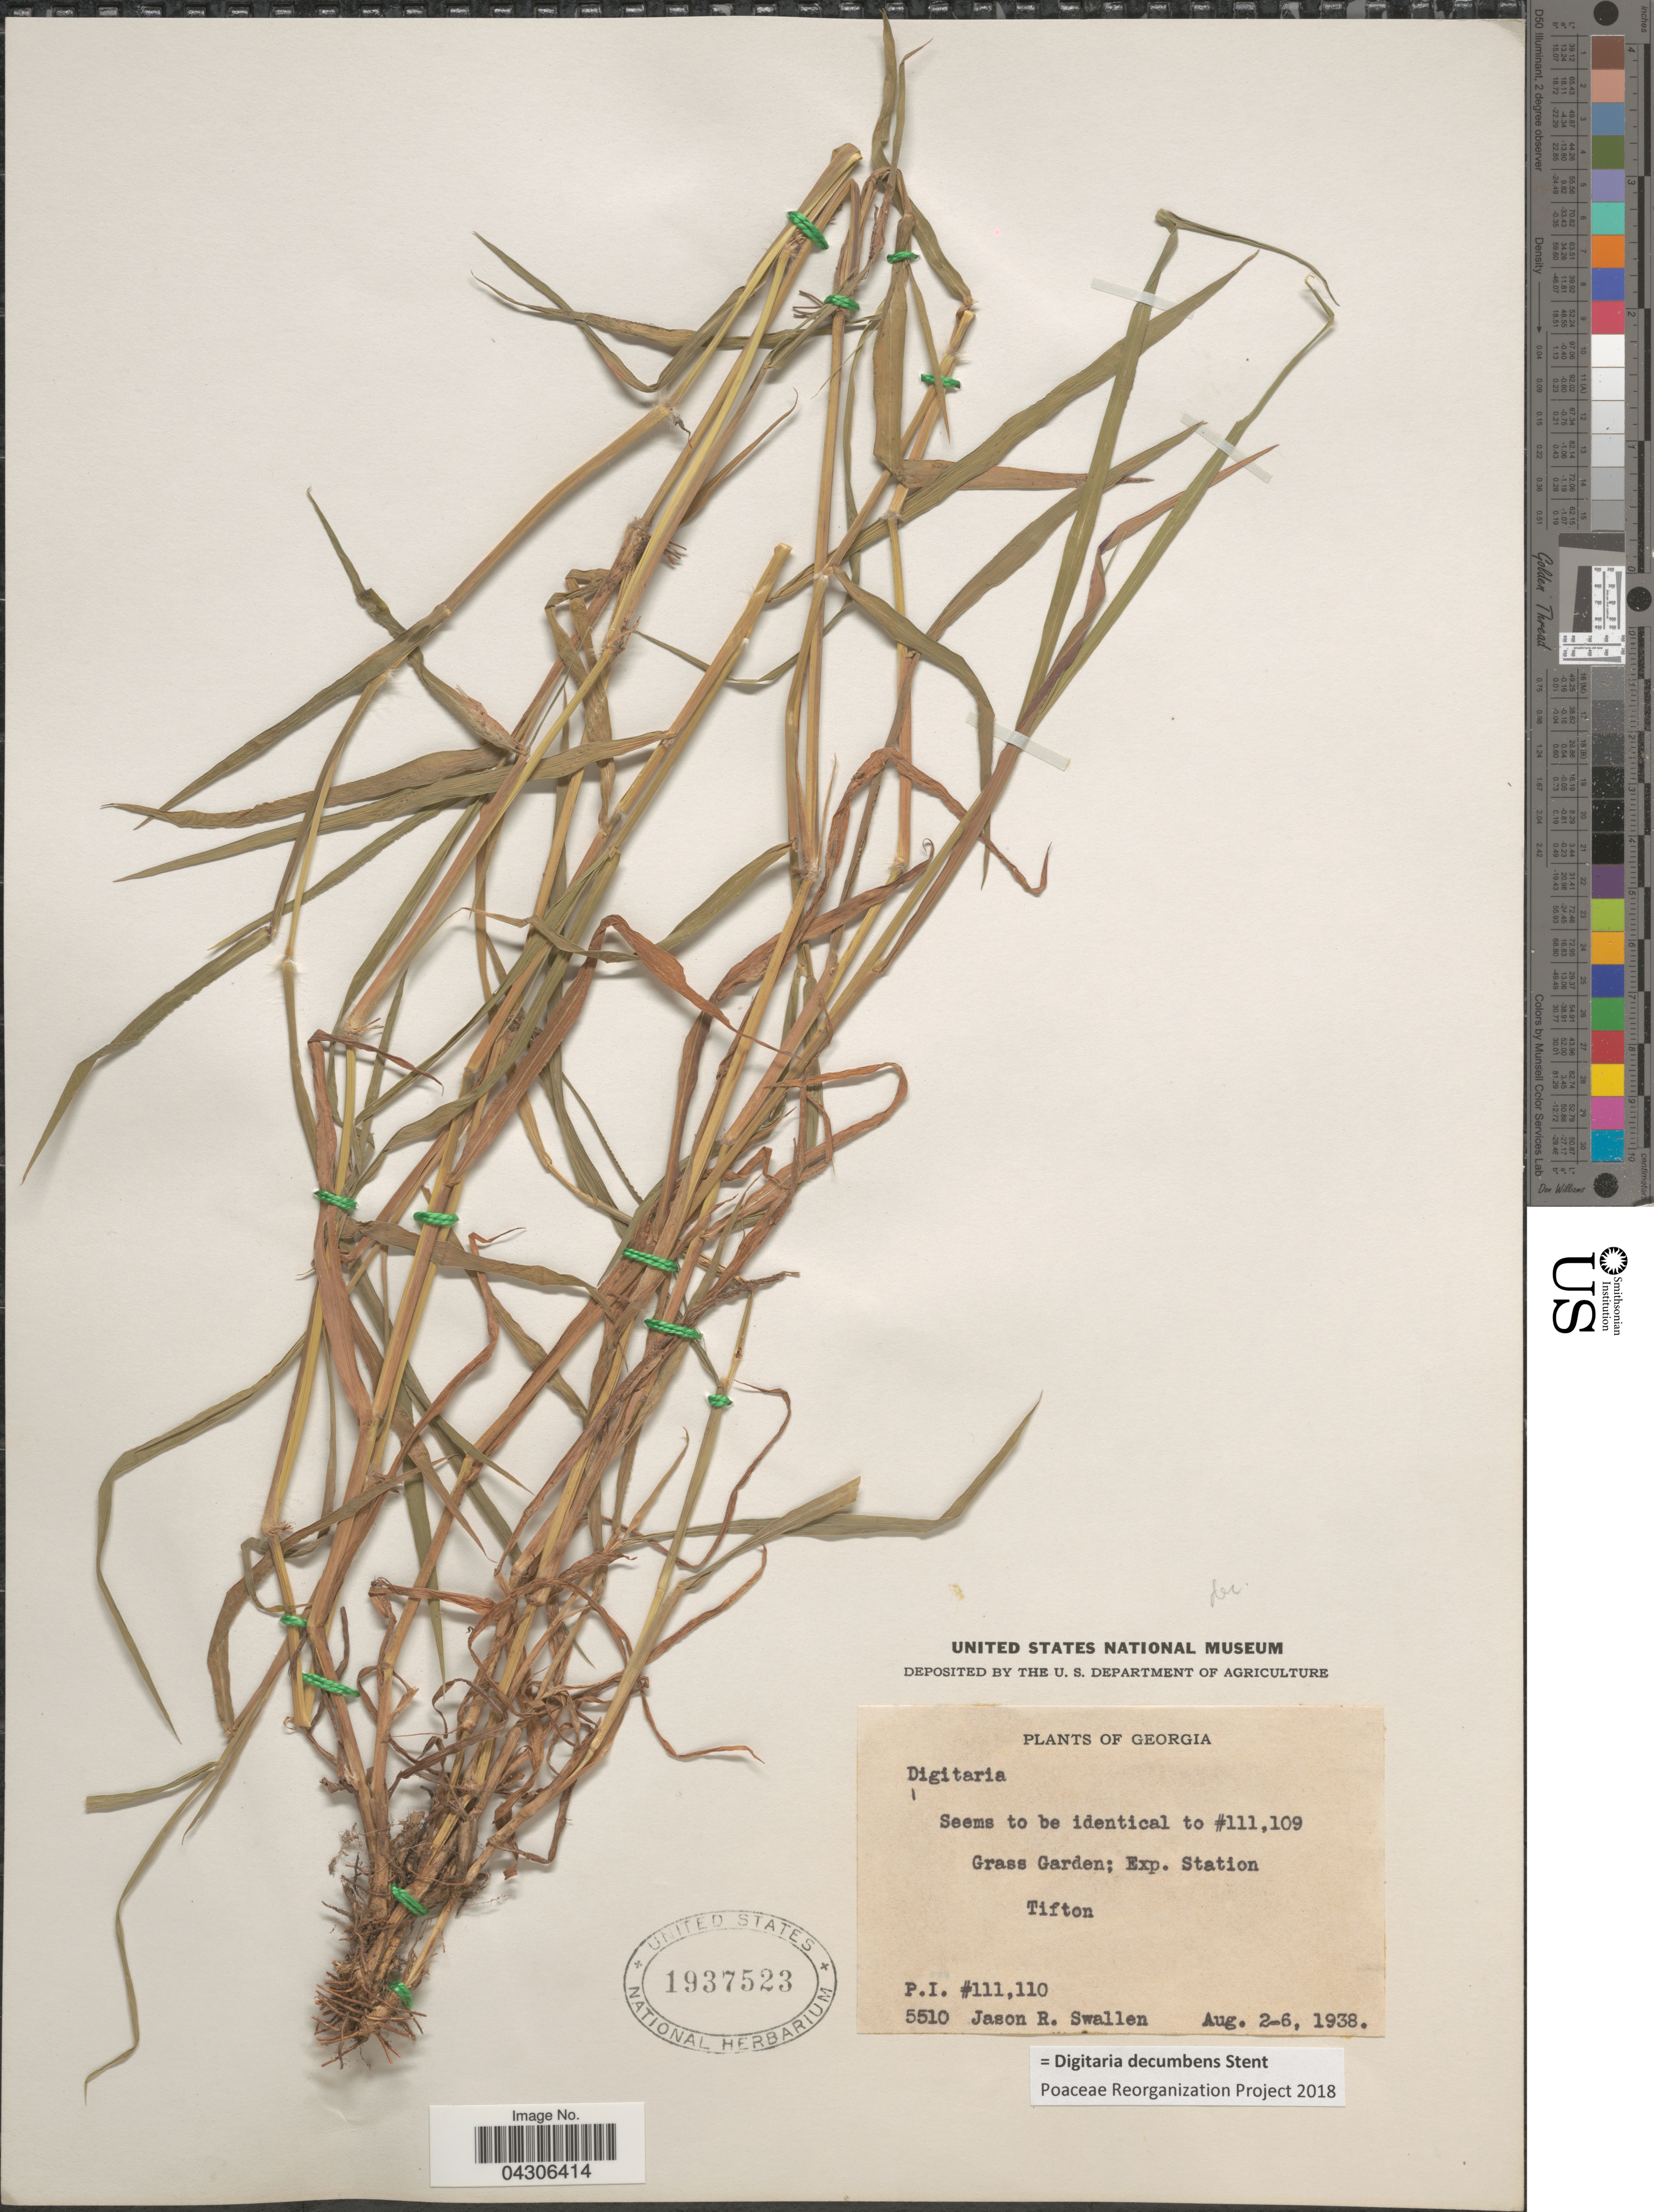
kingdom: Plantae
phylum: Tracheophyta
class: Liliopsida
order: Poales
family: Poaceae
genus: Digitaria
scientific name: Digitaria decumbens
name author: Stent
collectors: J. R. Swallen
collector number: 5510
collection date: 1938-08-02/1938-08-06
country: United States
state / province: Georgia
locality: Grass Garden; Exp. Station. Tifton.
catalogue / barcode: US 1937523